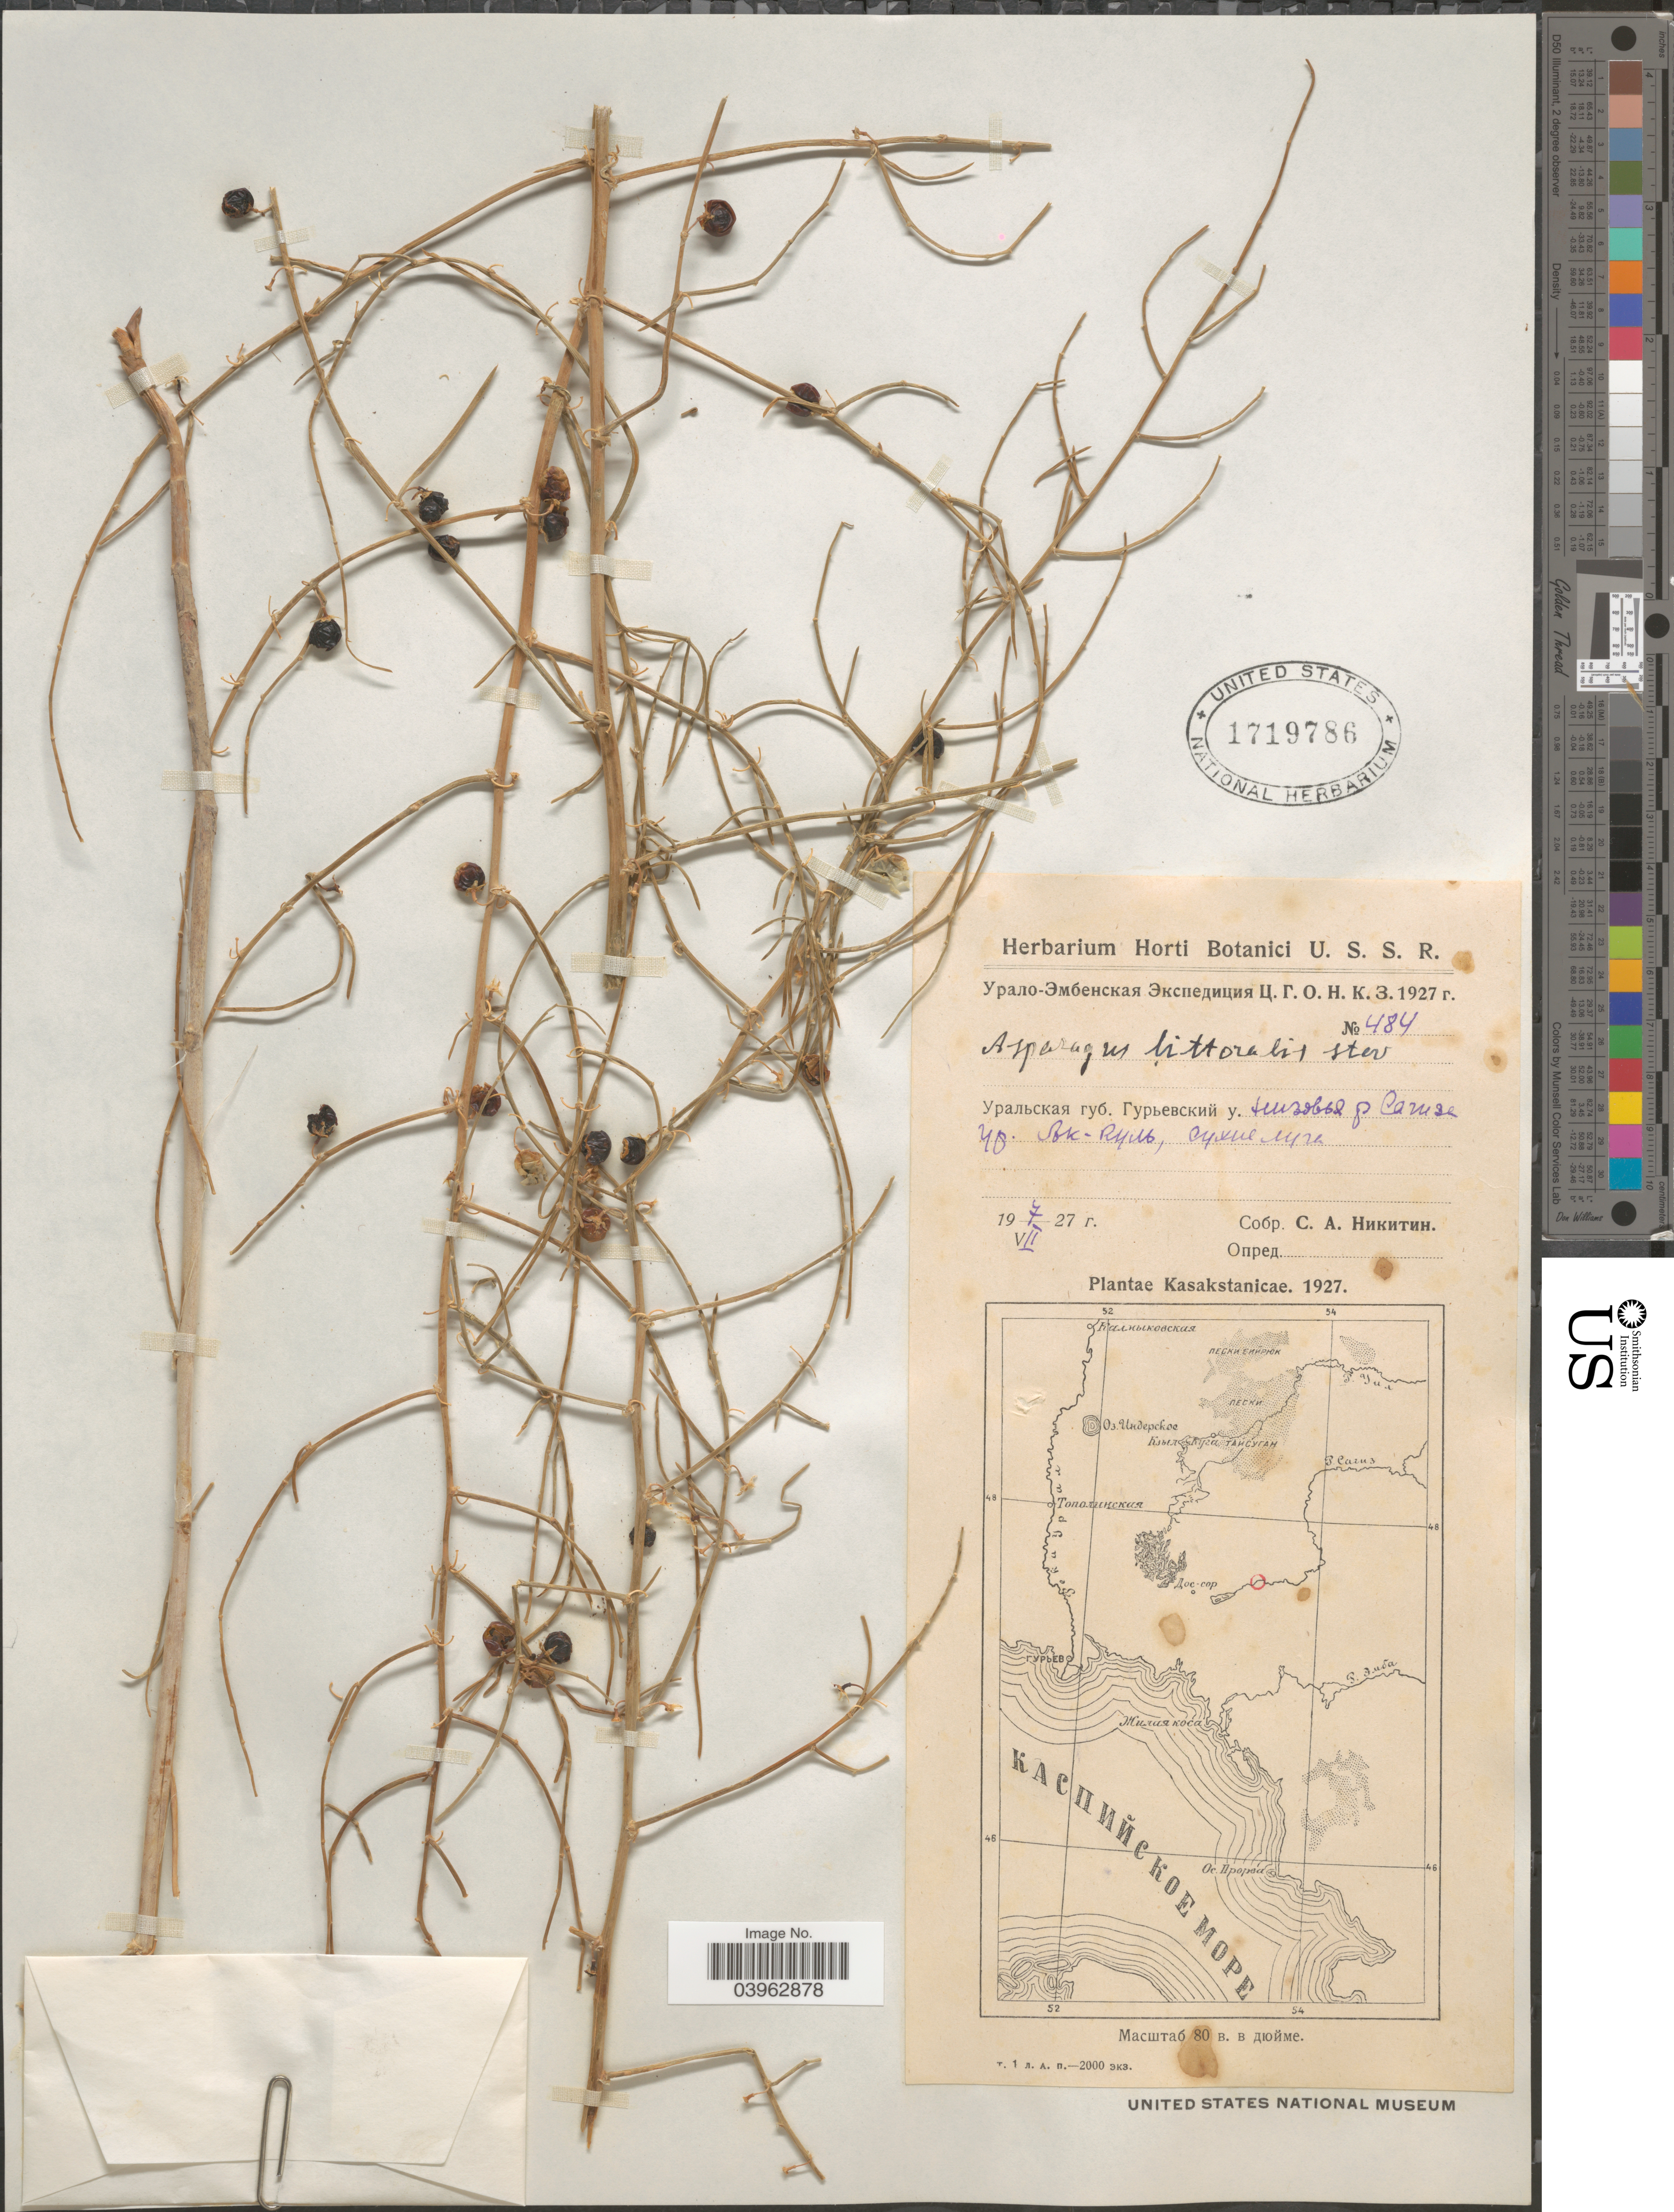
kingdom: Plantae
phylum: Tracheophyta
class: Liliopsida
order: Asparagales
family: Asparagaceae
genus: Asparagus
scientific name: Asparagus littoralis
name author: Steven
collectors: S. A. Nikitin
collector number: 484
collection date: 1927-07-07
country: Kazakhstan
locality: River Sagiz, Ak-Kul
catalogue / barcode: US 1719786